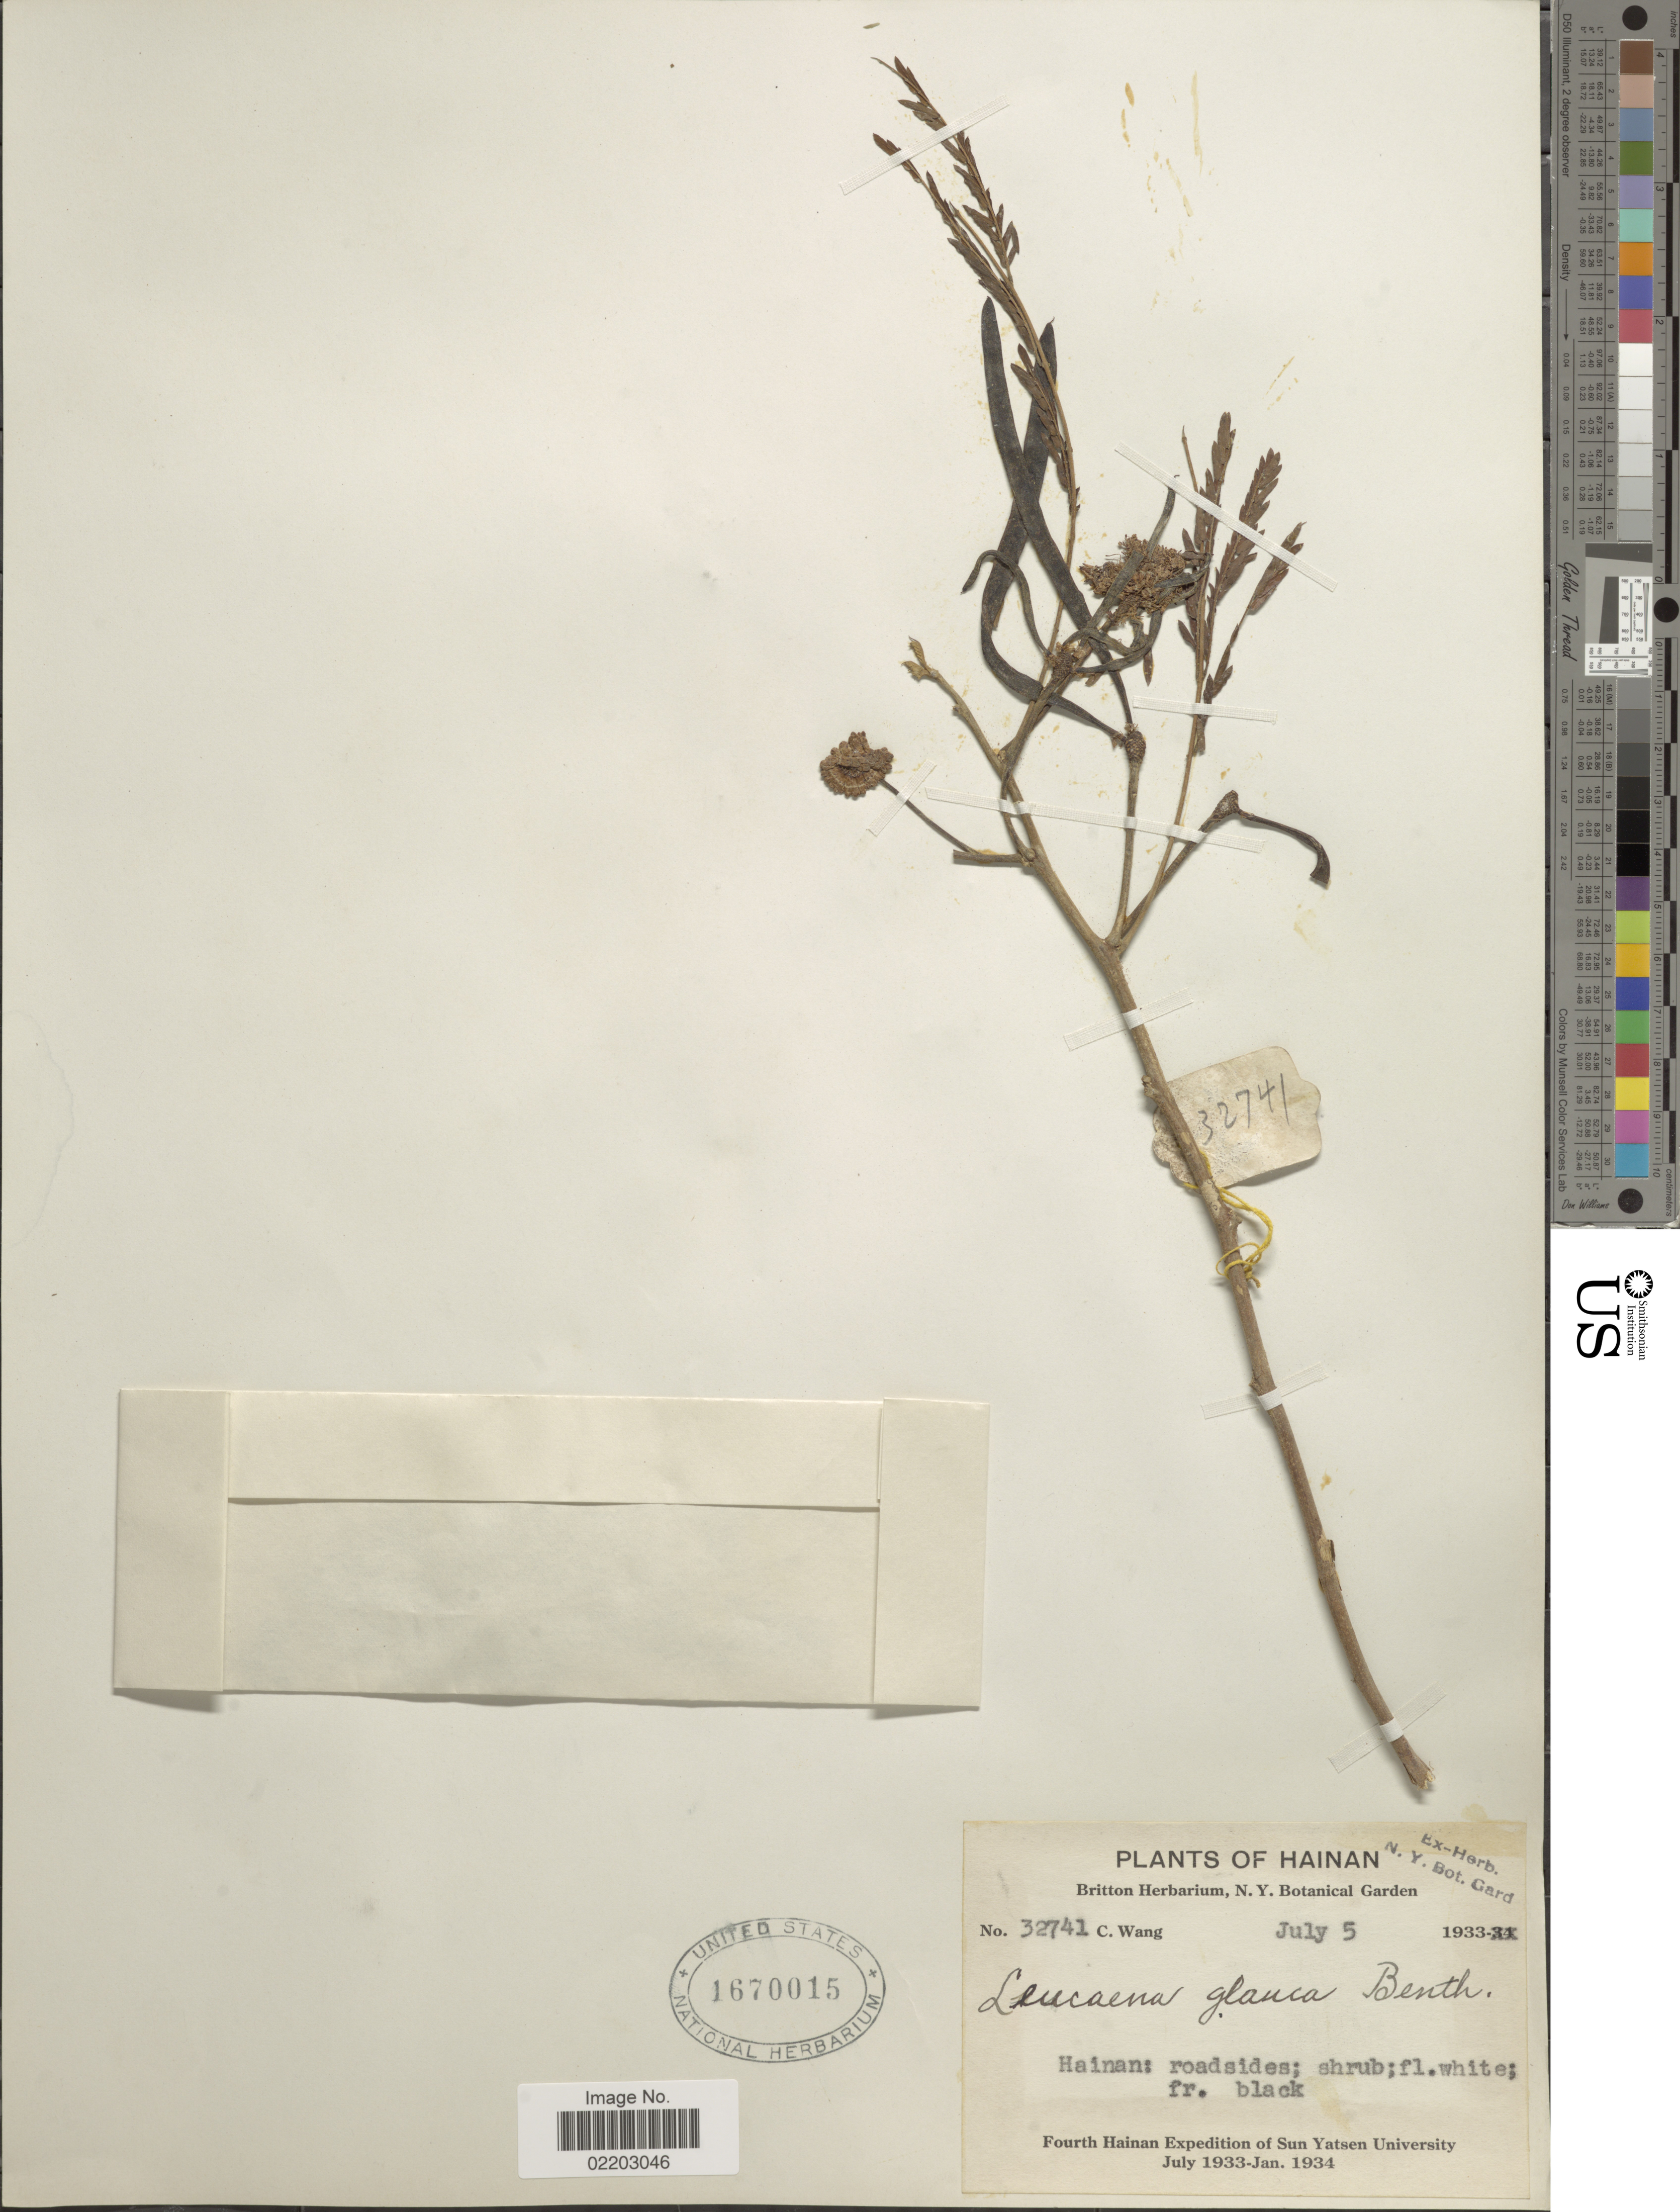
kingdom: Plantae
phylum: Tracheophyta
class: Magnoliopsida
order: Fabales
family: Fabaceae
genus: Leucaena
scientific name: Leucaena leucocephala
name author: (Lam.) de Wit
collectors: C. Wang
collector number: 32741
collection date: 1933-07-05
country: China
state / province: Hainan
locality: Hainan, roadsides.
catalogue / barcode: US 1670015